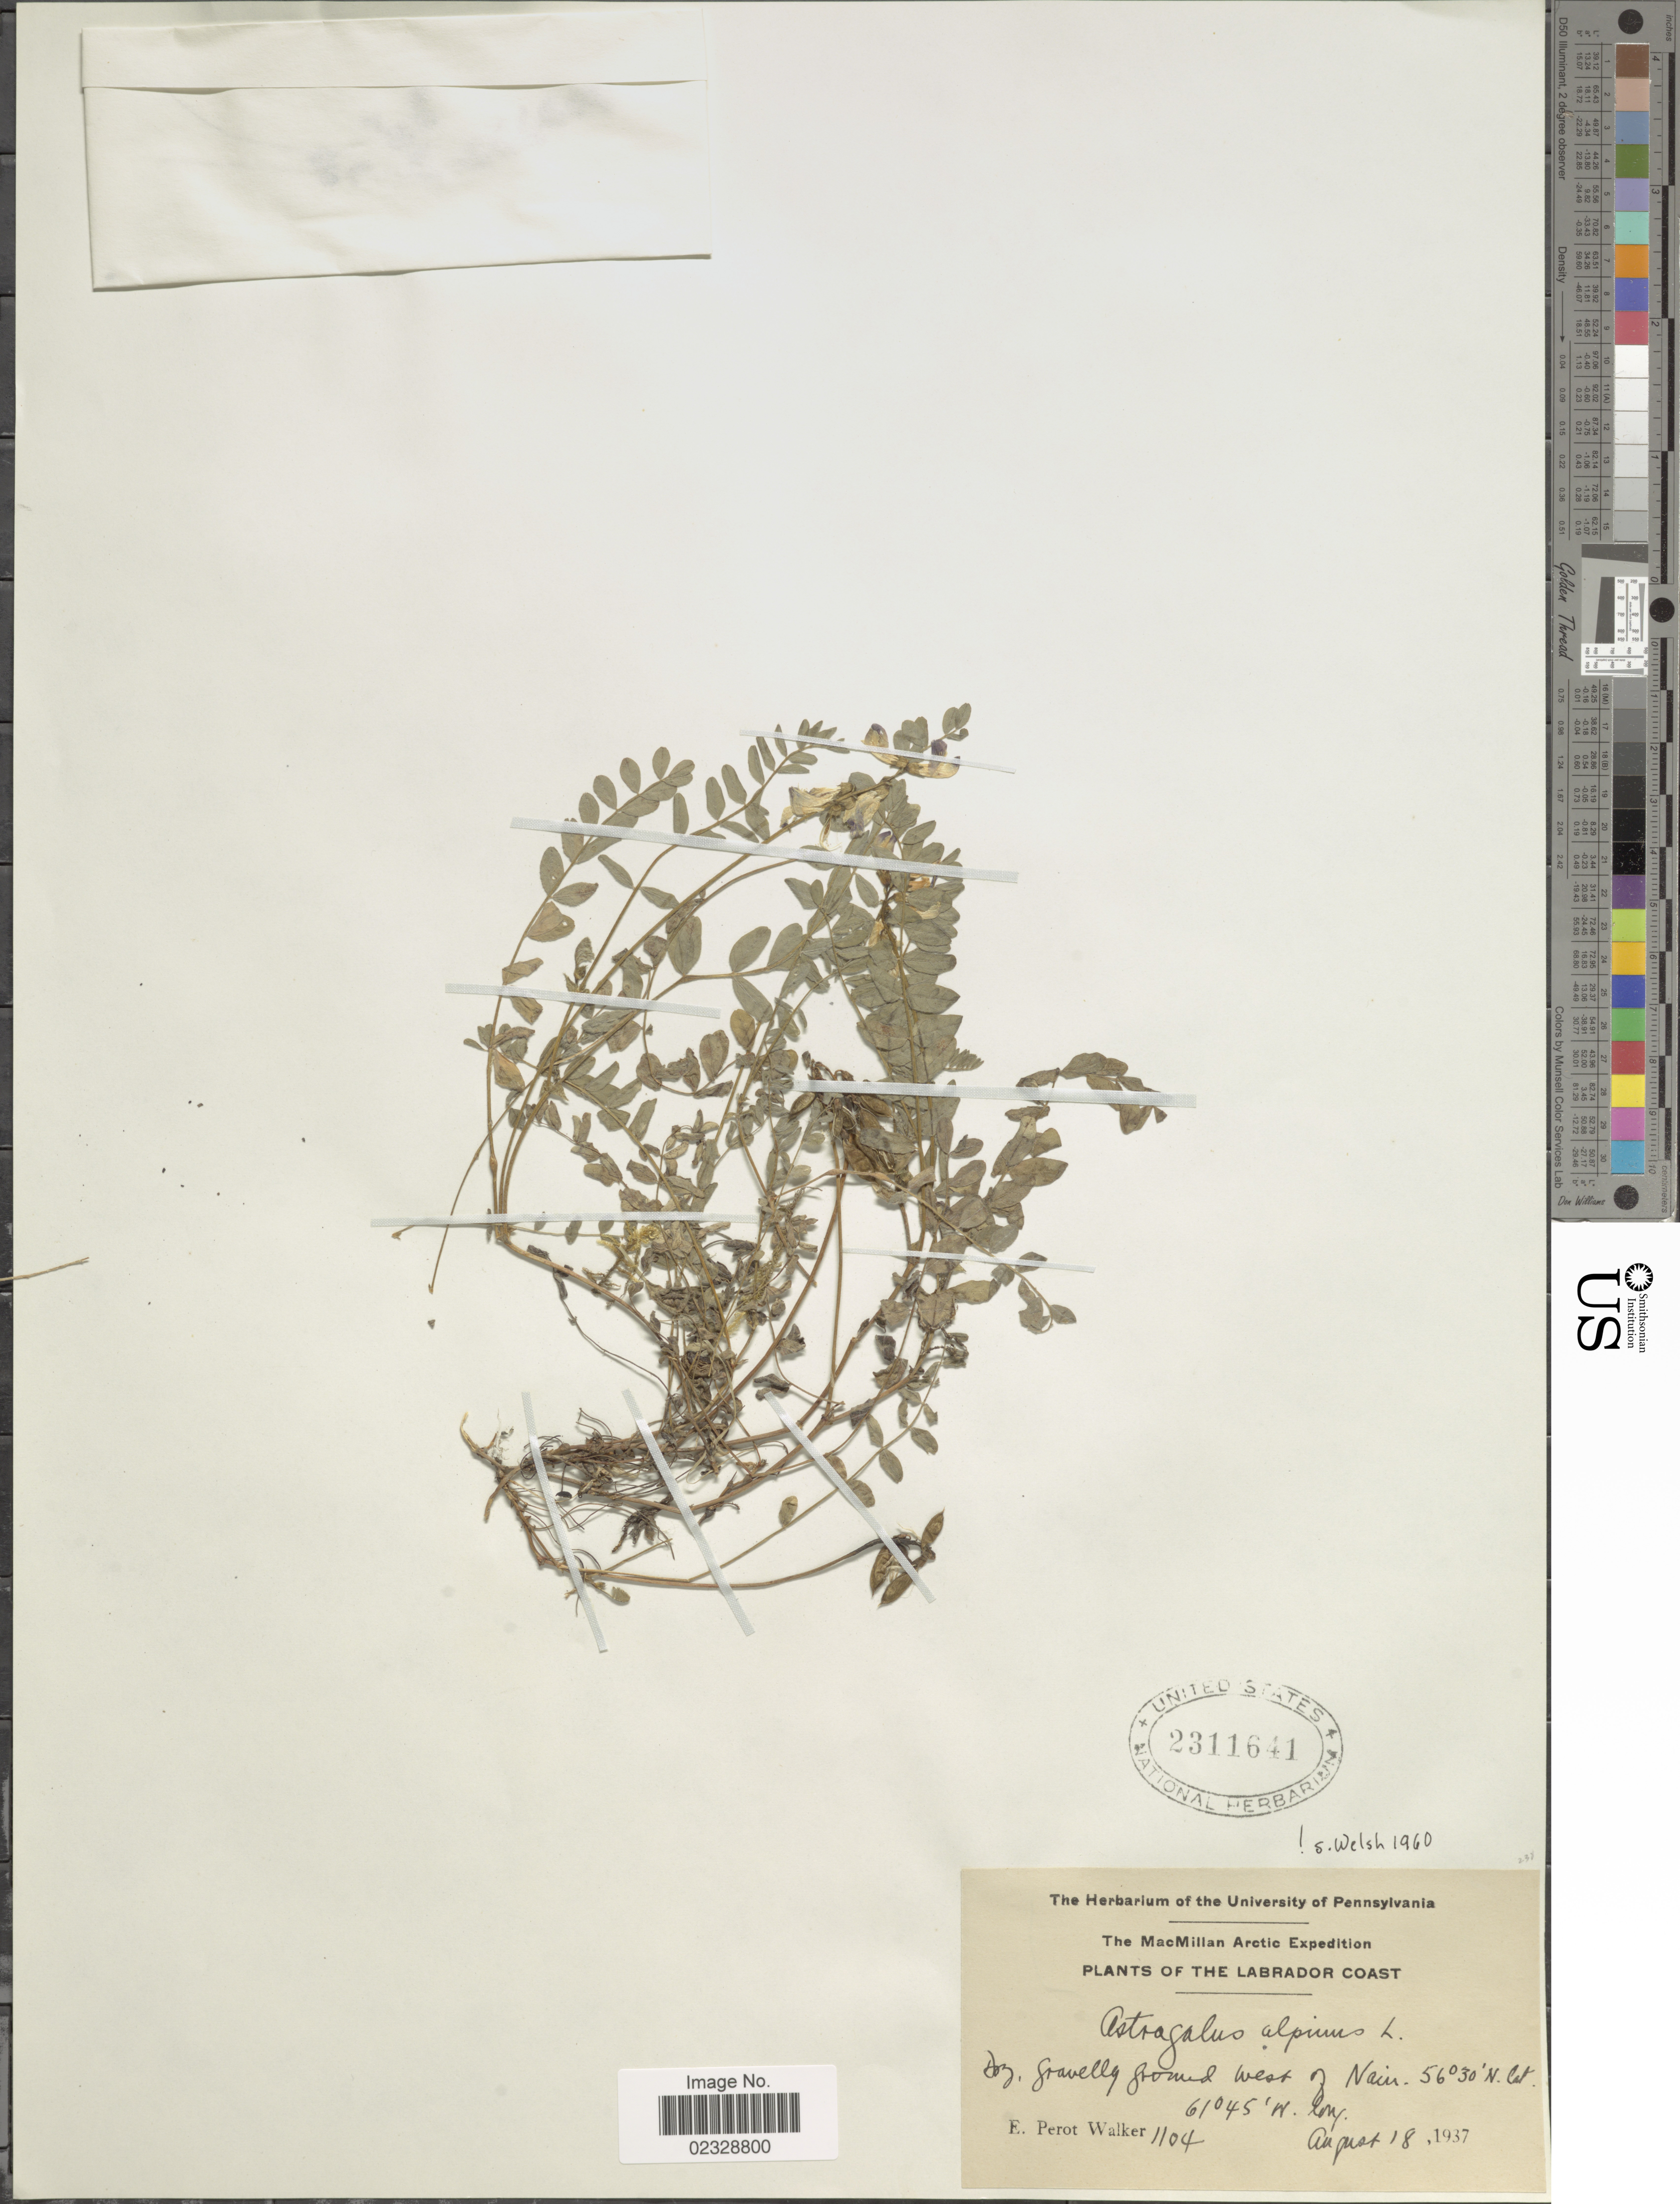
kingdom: Plantae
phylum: Tracheophyta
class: Magnoliopsida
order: Fabales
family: Fabaceae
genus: Astragalus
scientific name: Astragalus alpinus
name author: L.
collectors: E. P. Walker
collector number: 1104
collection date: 1937-08-18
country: Canada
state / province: Newfoundland and Labrador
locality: Labrador Coast, west of Nain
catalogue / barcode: US 2311641